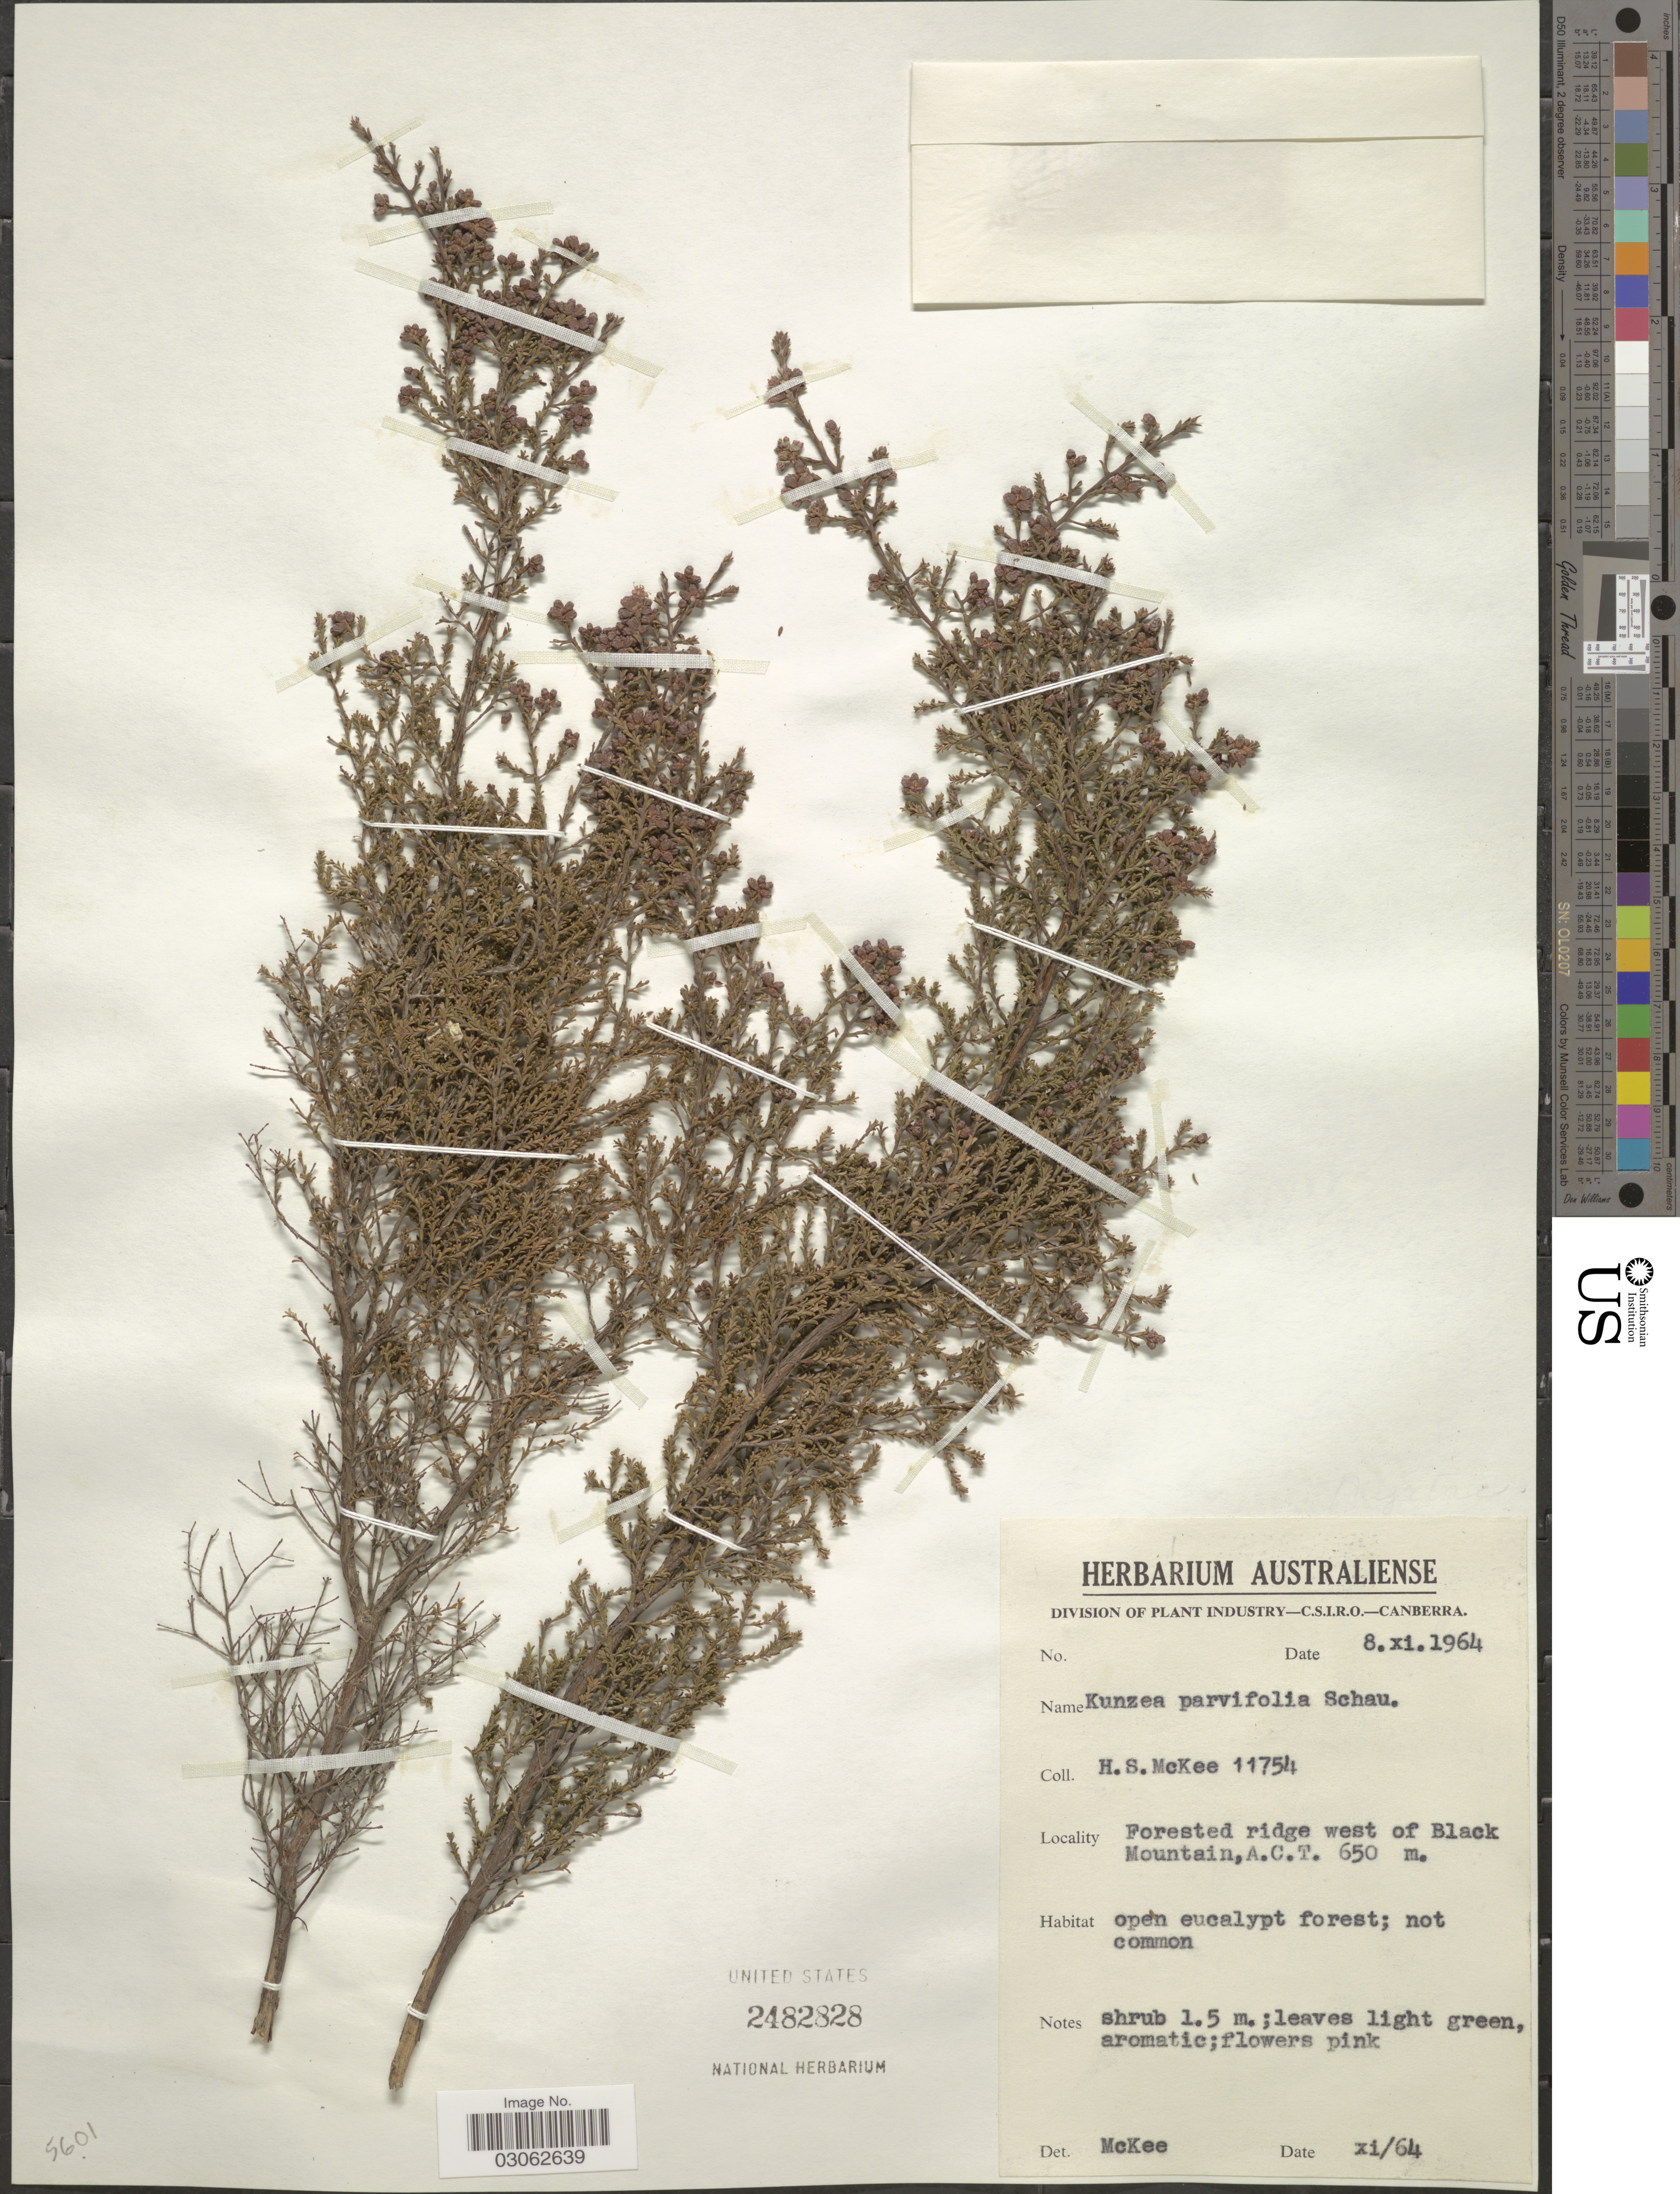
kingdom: Plantae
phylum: Tracheophyta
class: Magnoliopsida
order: Myrtales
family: Myrtaceae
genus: Kunzea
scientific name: Kunzea parvifolia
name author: Schauer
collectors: H. S. McKee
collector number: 11754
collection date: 1964-11-08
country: Australia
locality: Forested ridge west of Black Mountain, A.C.T.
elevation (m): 650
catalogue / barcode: US 2482828